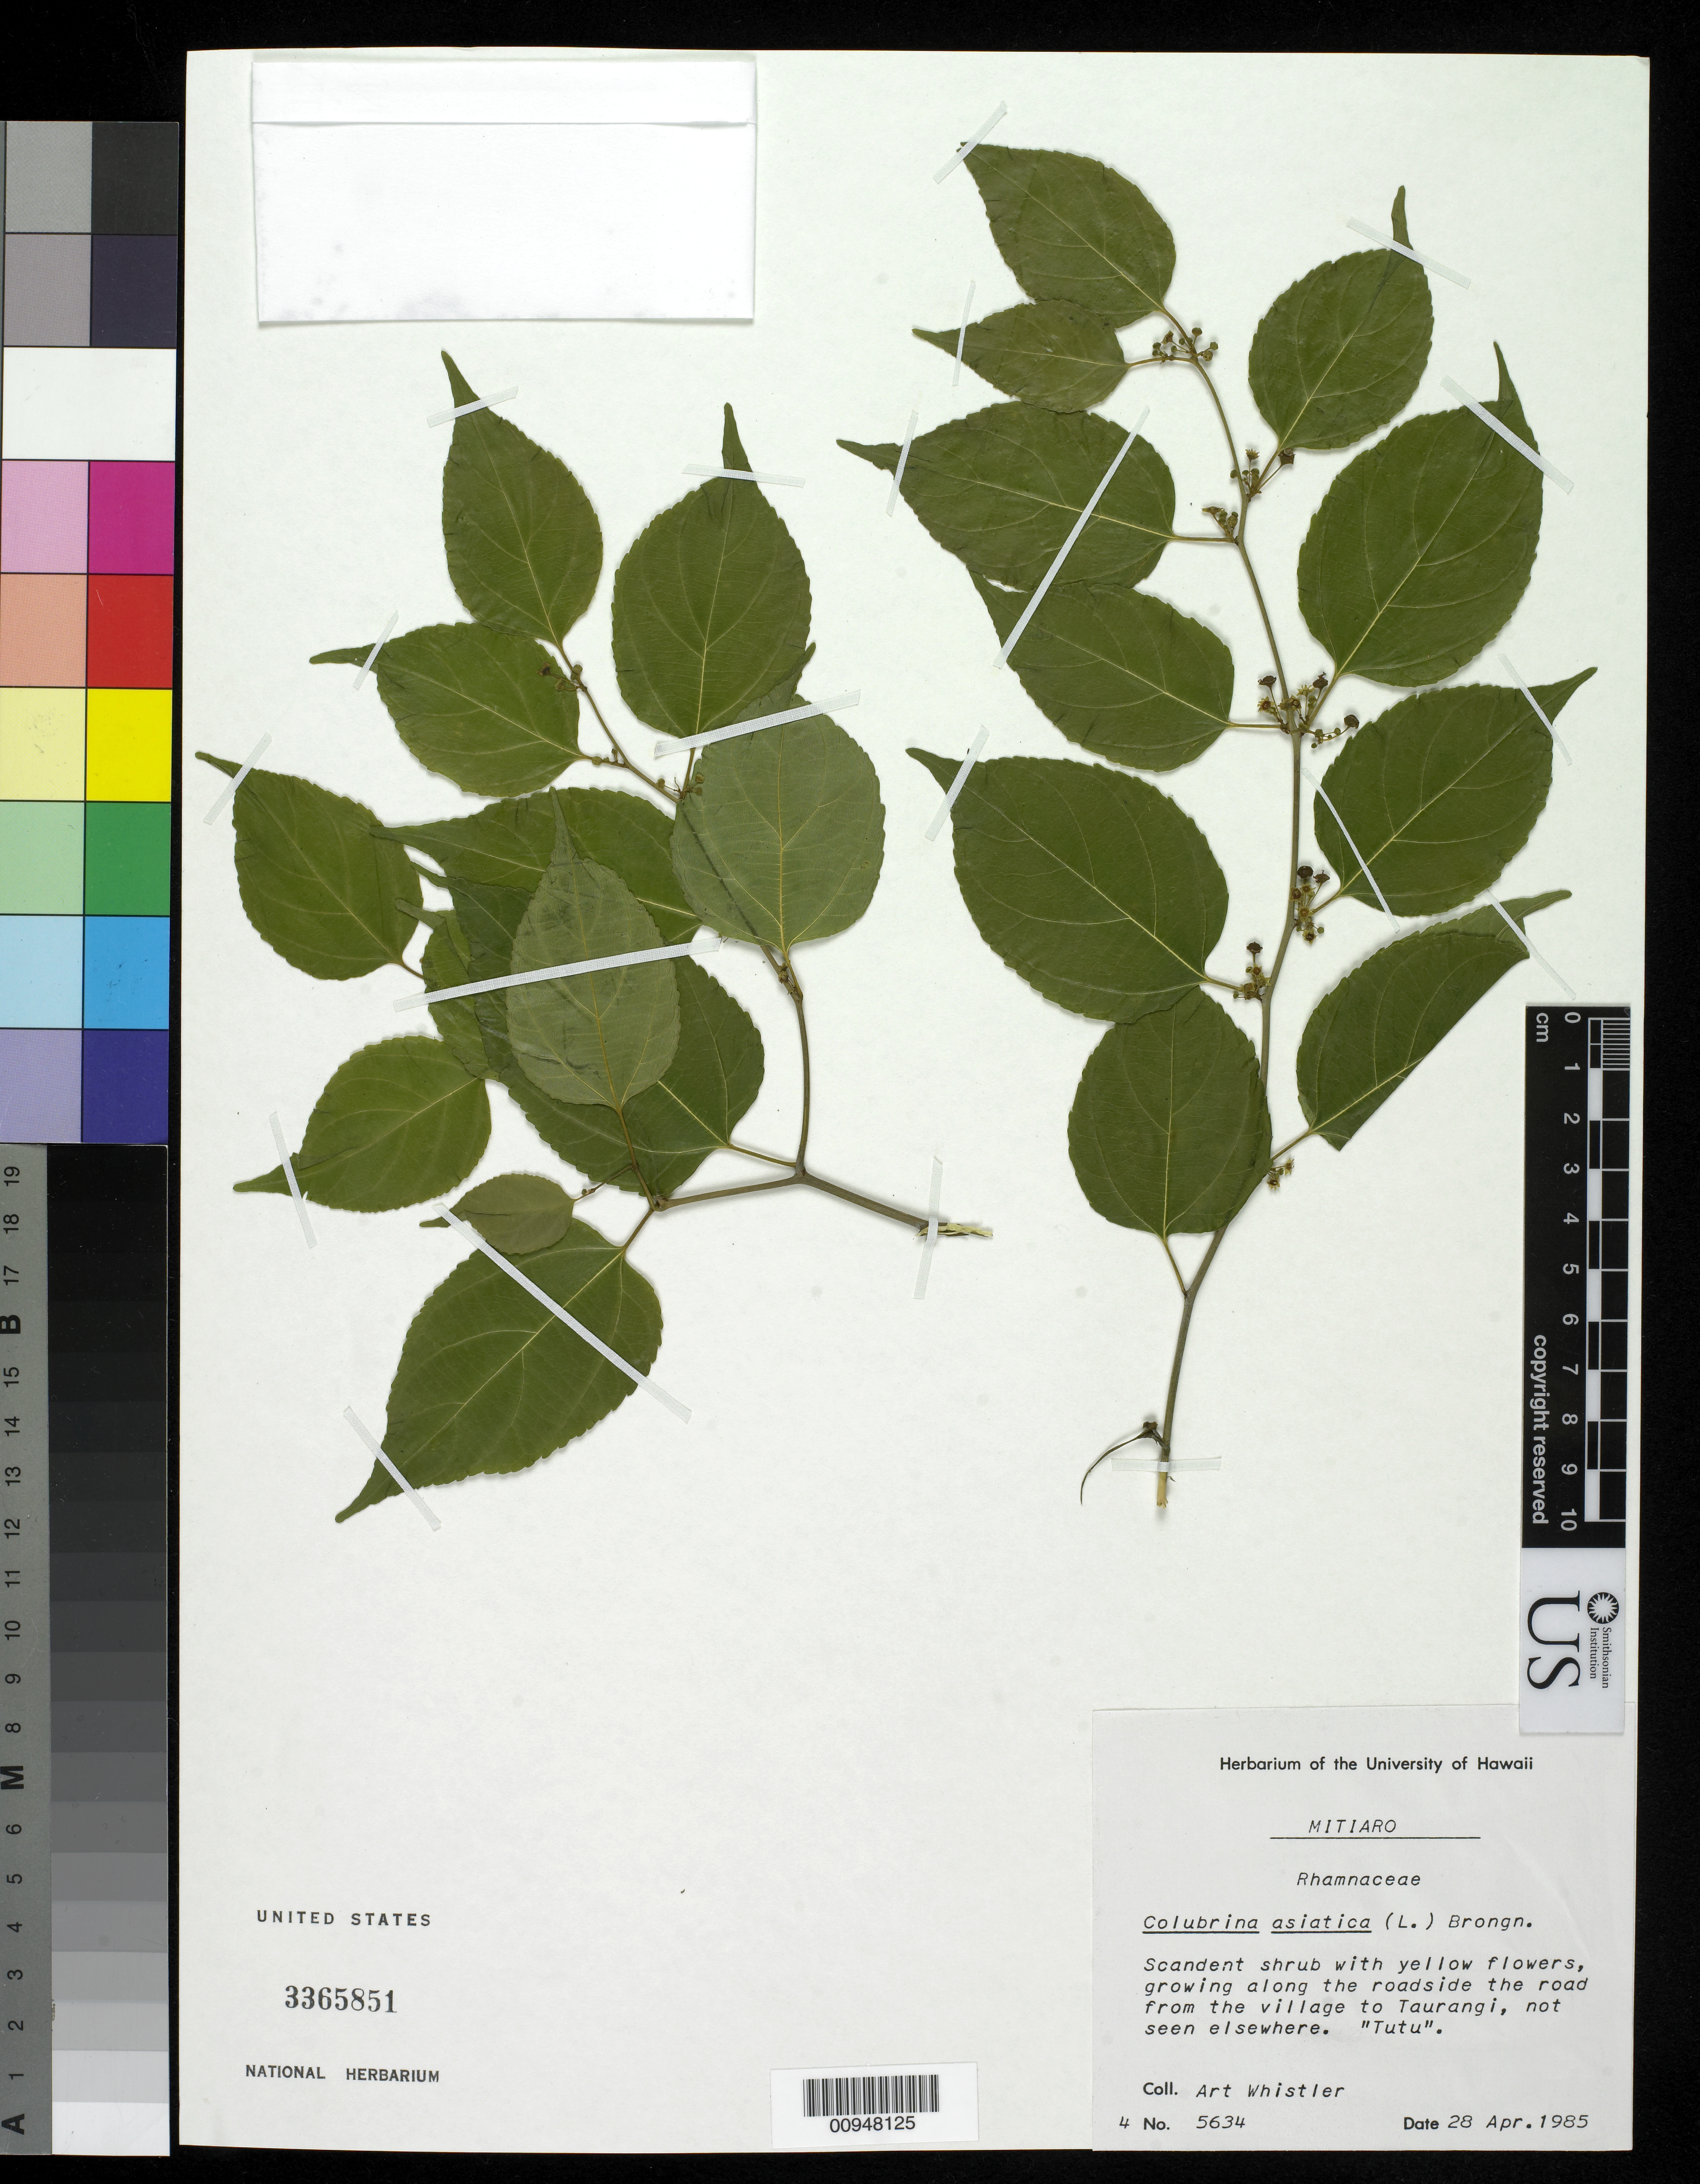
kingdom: Plantae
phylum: Tracheophyta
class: Magnoliopsida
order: Rosales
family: Rhamnaceae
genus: Colubrina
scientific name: Colubrina asiatica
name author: (L.) Brongn.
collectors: A. Whistler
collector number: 5634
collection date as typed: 28 Apr 1985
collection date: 1985-04-28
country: Cook Islands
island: Mitiaro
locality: Along the roadside of the road from the village to Taurangi.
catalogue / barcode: US 3365851